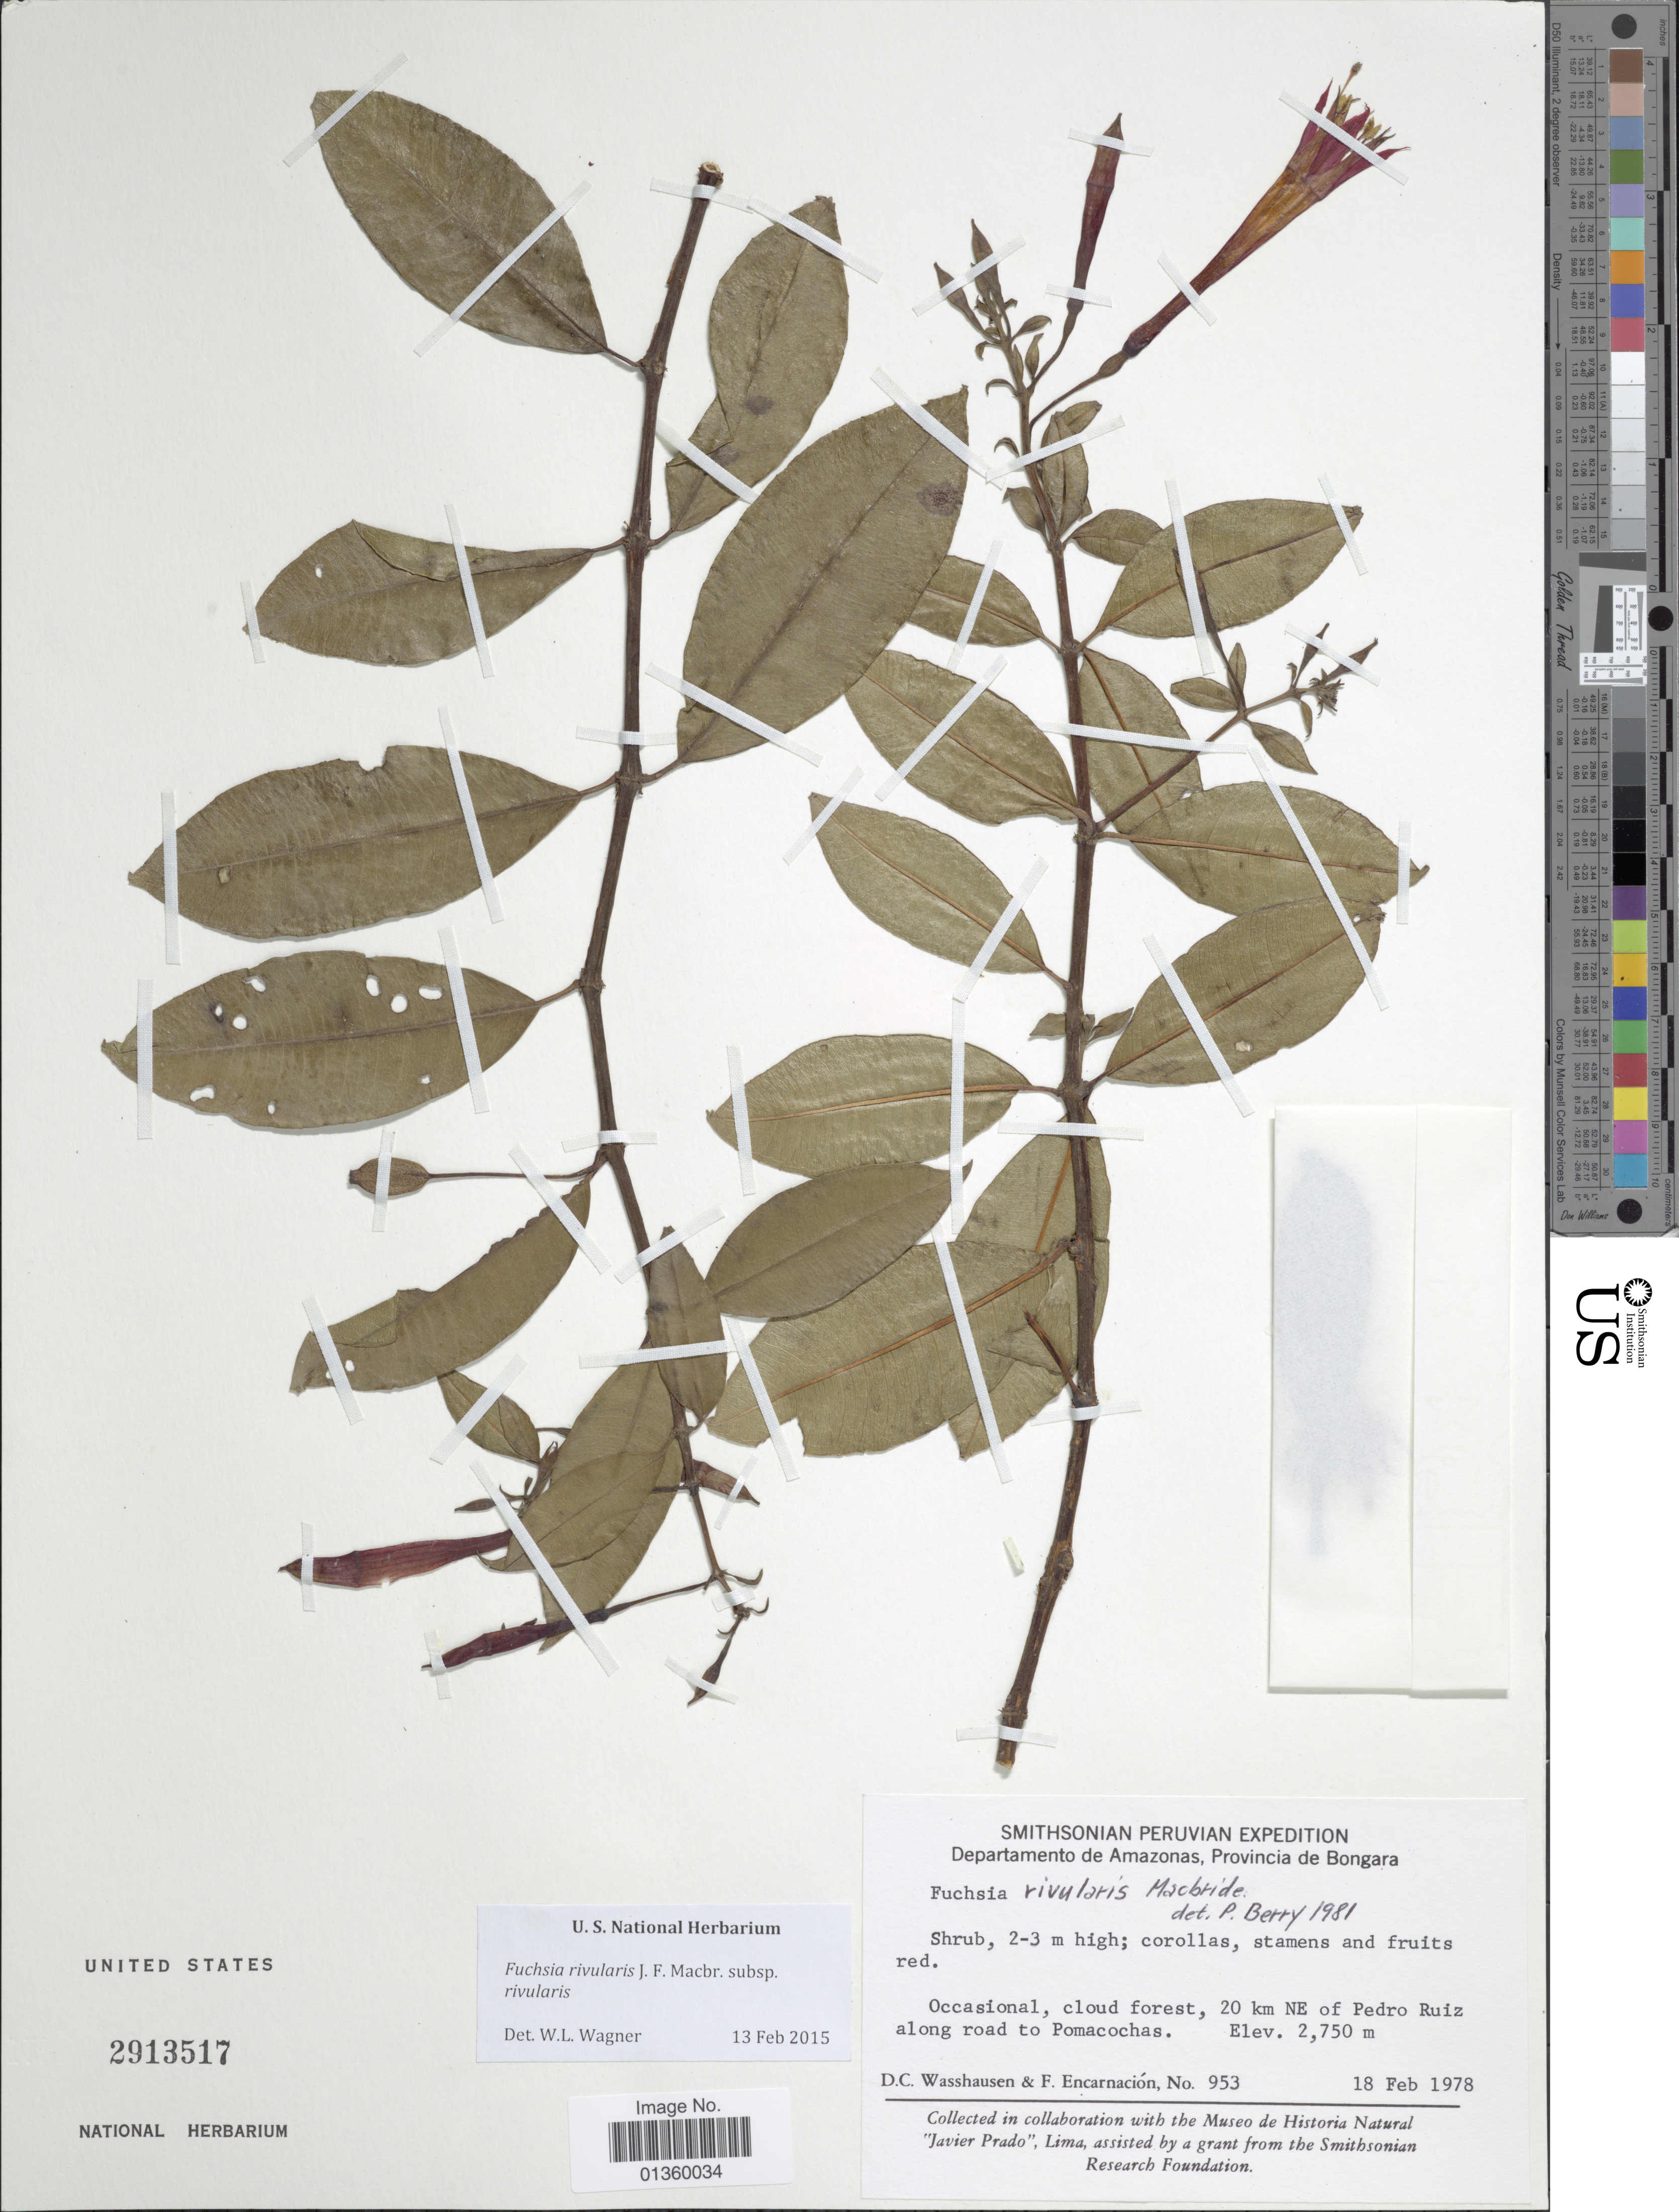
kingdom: Plantae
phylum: Tracheophyta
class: Magnoliopsida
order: Myrtales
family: Onagraceae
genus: Fuchsia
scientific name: Fuchsia rivularis subsp. rivularis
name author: J.F. Macbr.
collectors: D. C. Wasshausen & F. Encarnación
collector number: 953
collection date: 1978-02-18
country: Peru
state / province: Amazonas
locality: Provincia de Bongara, 20 km NE of Pedro Ruiz along road to Pomacochas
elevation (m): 2750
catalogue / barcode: US 2913517